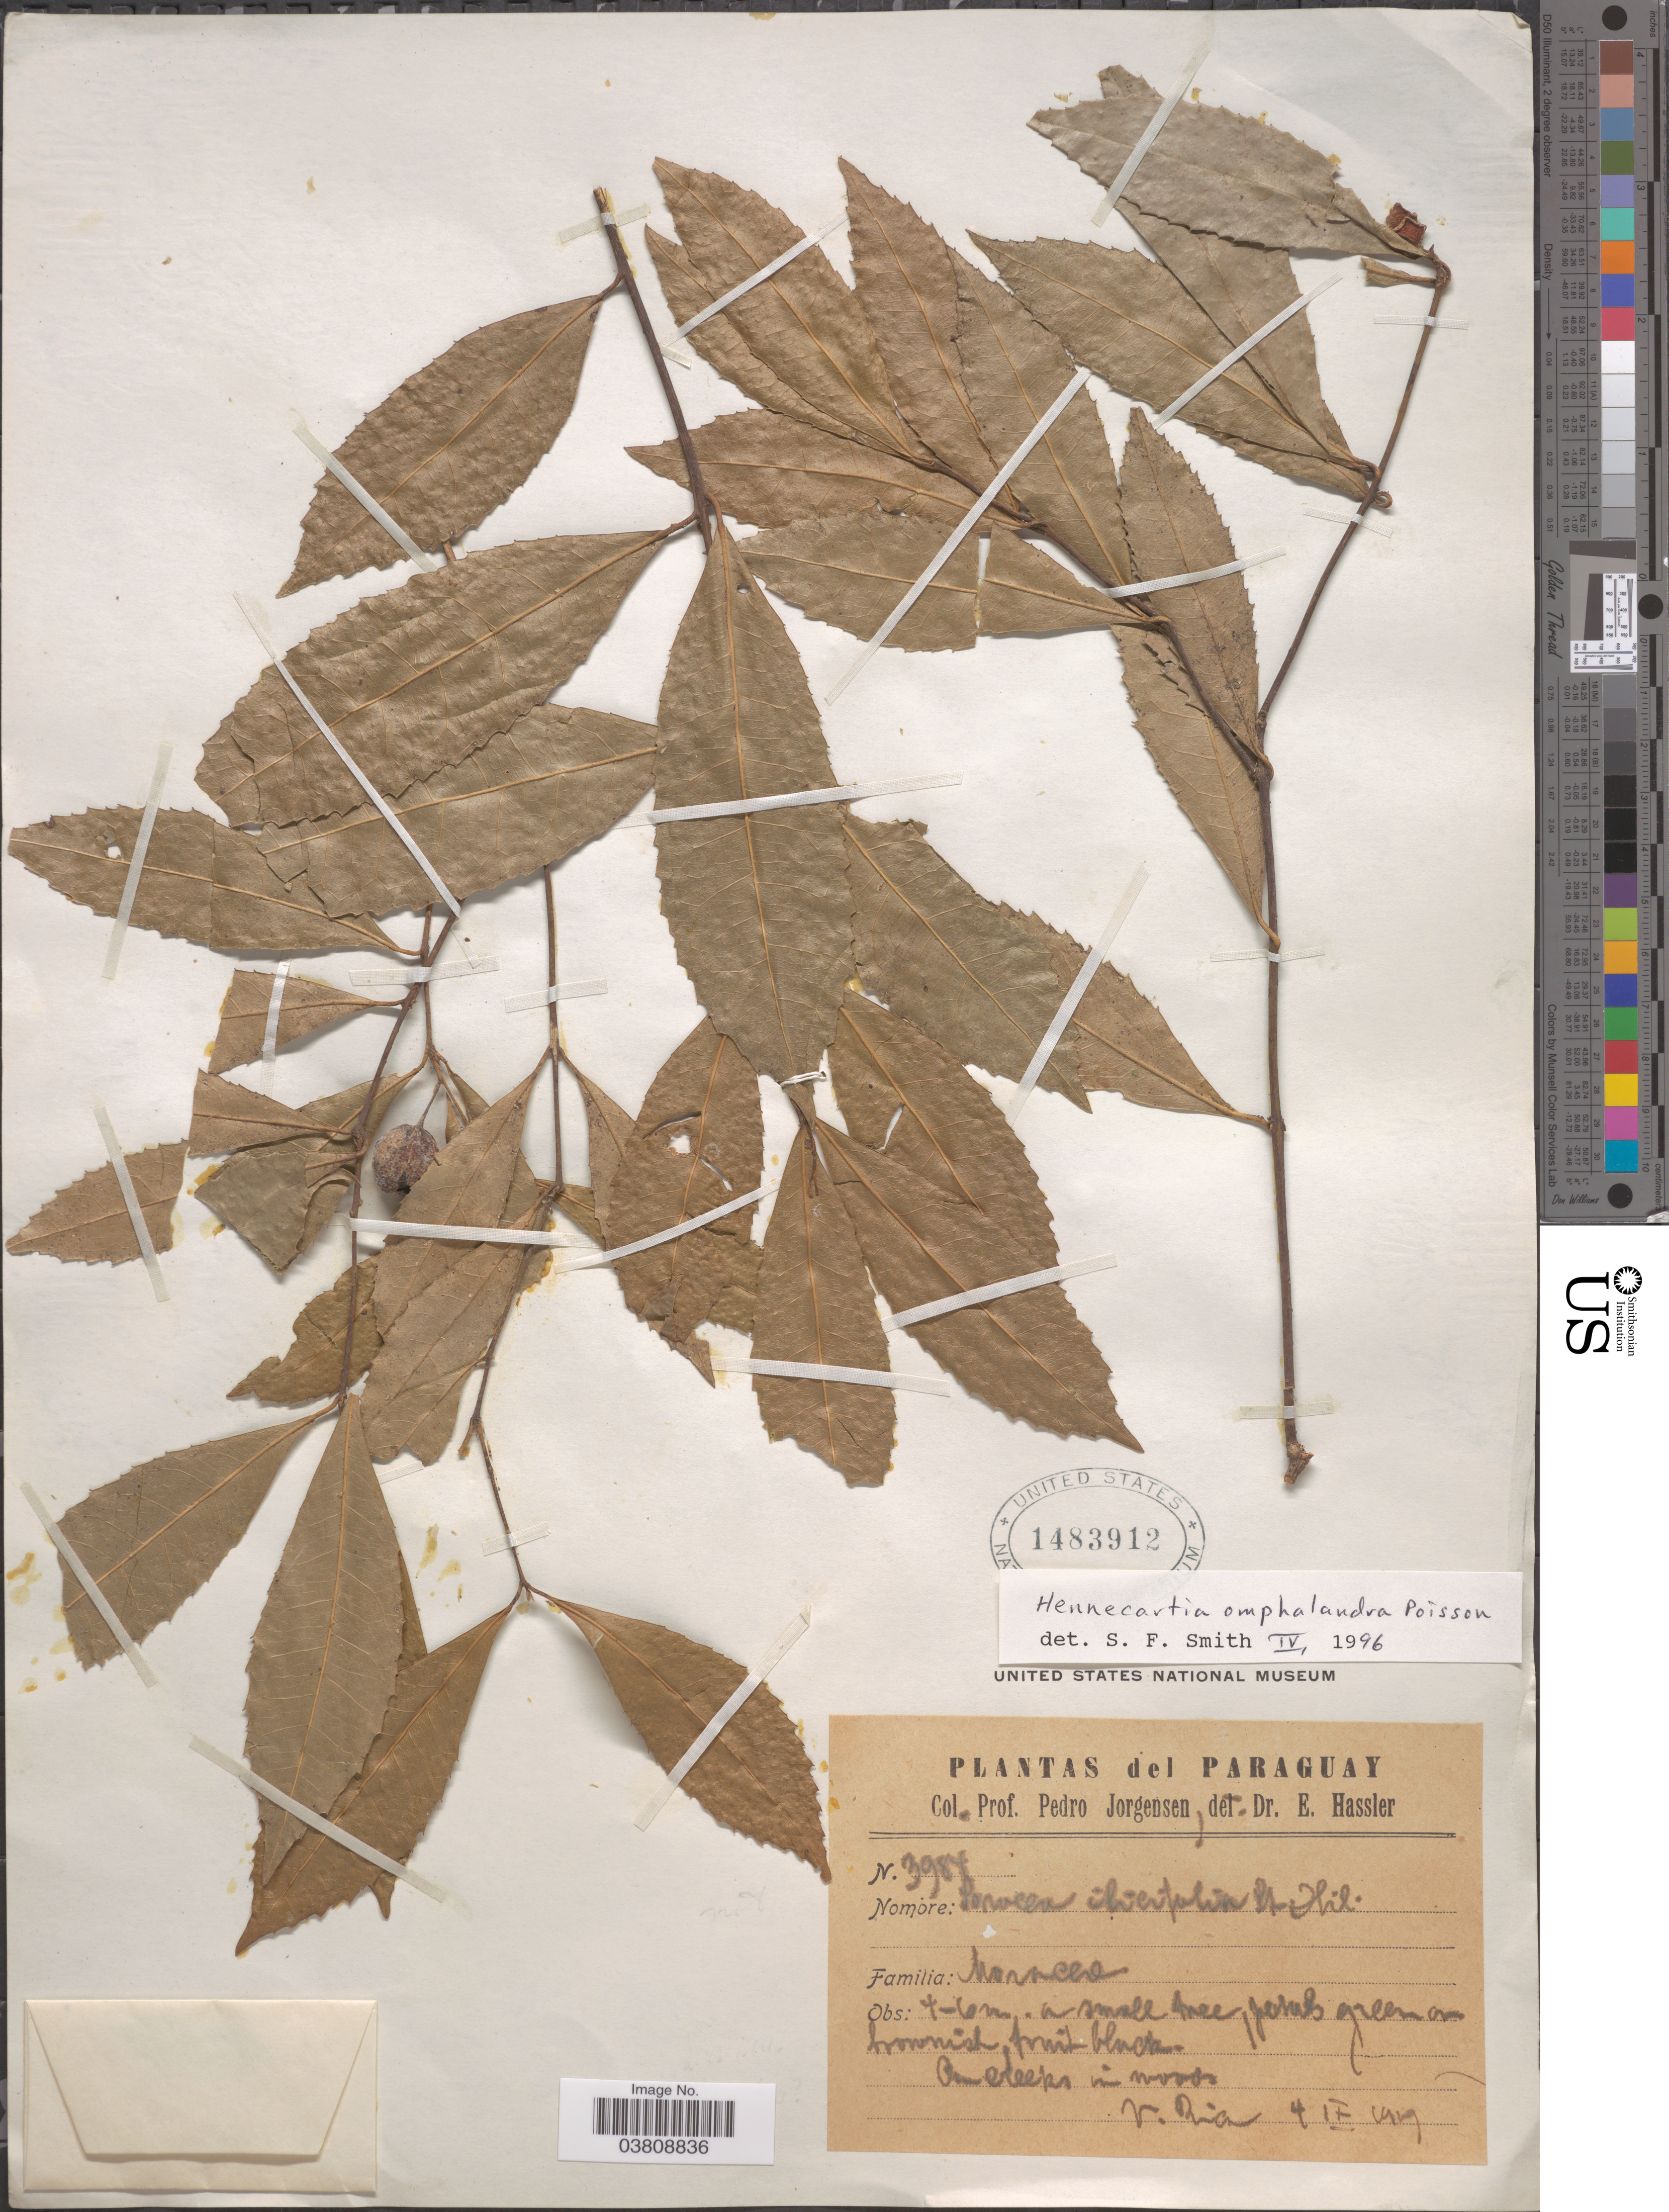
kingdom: Plantae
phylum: Tracheophyta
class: Magnoliopsida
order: Laurales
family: Monimiaceae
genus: Hennecartia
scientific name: Hennecartia omphalandra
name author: J. Poiss.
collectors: P. Jörgensen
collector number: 3987*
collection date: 1919-09-04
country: Paraguay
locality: On creeks in woods V. Rica.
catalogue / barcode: US 1483912